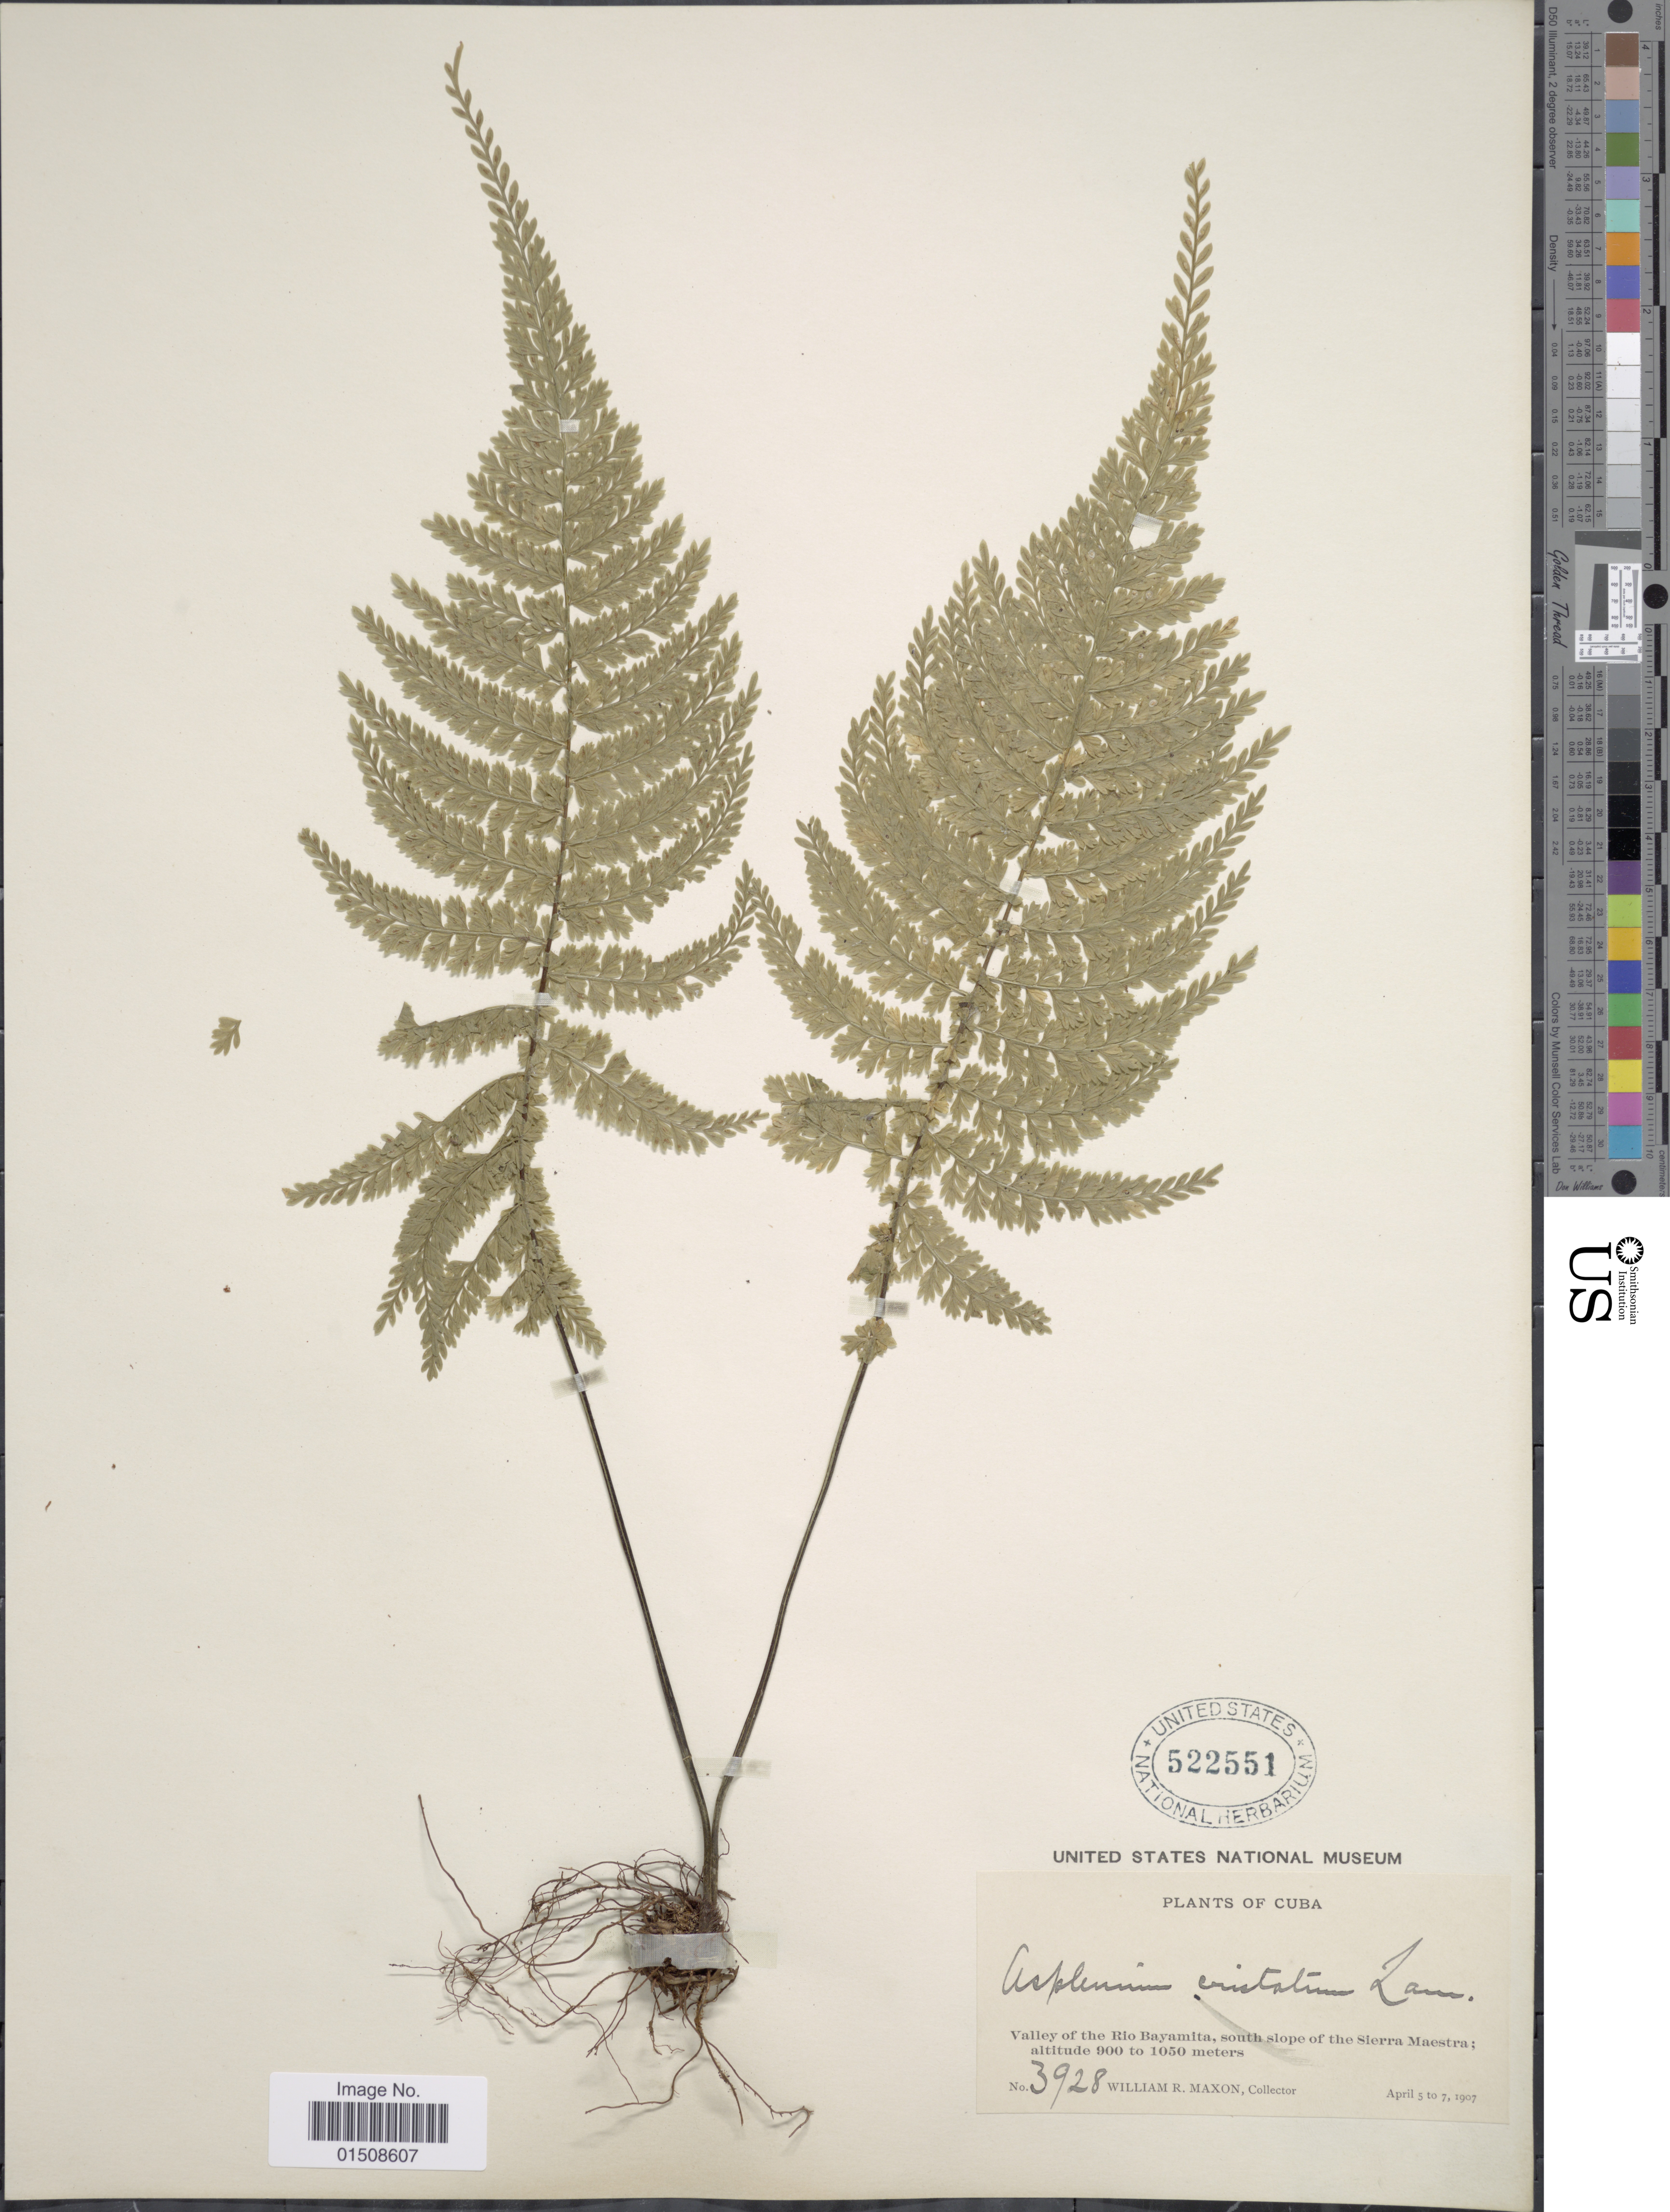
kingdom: Plantae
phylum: Tracheophyta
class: Polypodiopsida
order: Polypodiales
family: Aspleniaceae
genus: Asplenium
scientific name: Asplenium cristatum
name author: Lam.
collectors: W. R. Maxon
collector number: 3928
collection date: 1907-04-05/1907-04-07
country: Cuba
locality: Valley of the Rio Bayamita, south slope of the Sierra Maestra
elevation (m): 900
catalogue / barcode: US 522551